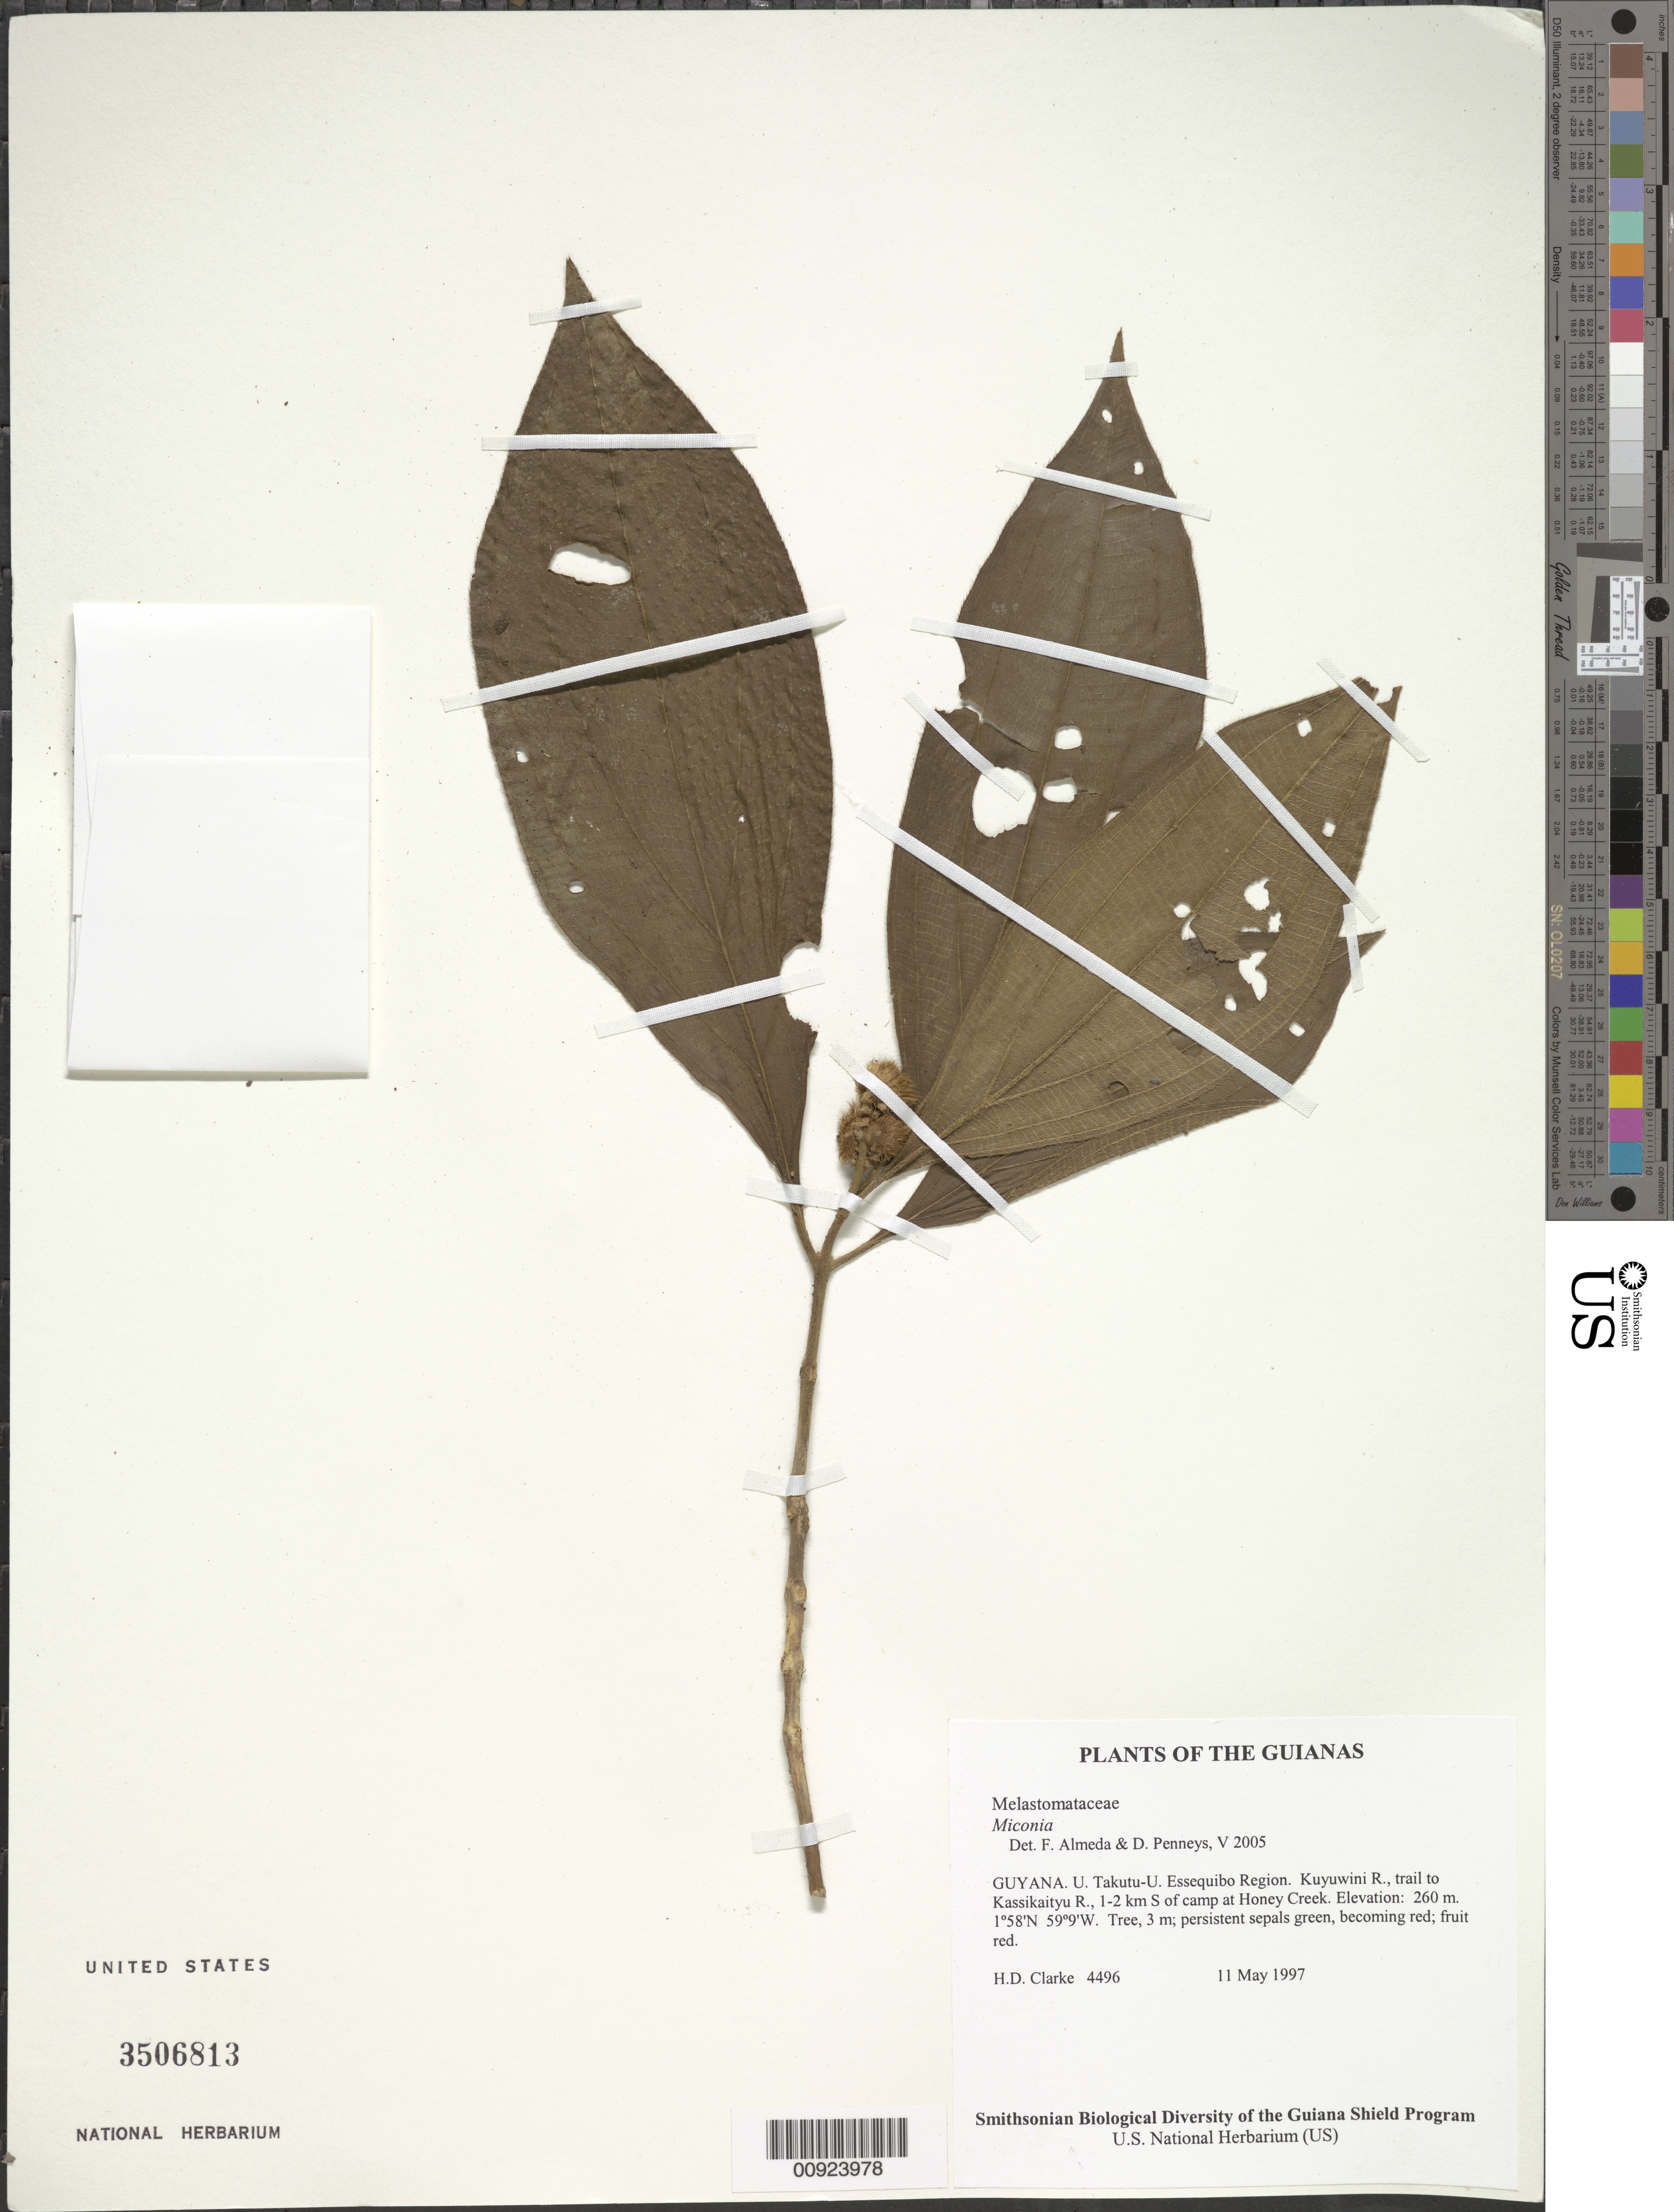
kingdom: Plantae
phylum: Tracheophyta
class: Magnoliopsida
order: Myrtales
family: Melastomataceae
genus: Miconia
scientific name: Miconia sp.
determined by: Almeda, F.; Penneys, D. S.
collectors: H. D. Clarke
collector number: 4496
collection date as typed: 11 May 1997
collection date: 1997-05-11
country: Guyana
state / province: U. Takutu-U. Essequibo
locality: Kuyuwini R., trail to Kassikaityu R., 1-2 km S of camp at Honey Creek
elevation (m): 260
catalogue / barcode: US 3506813